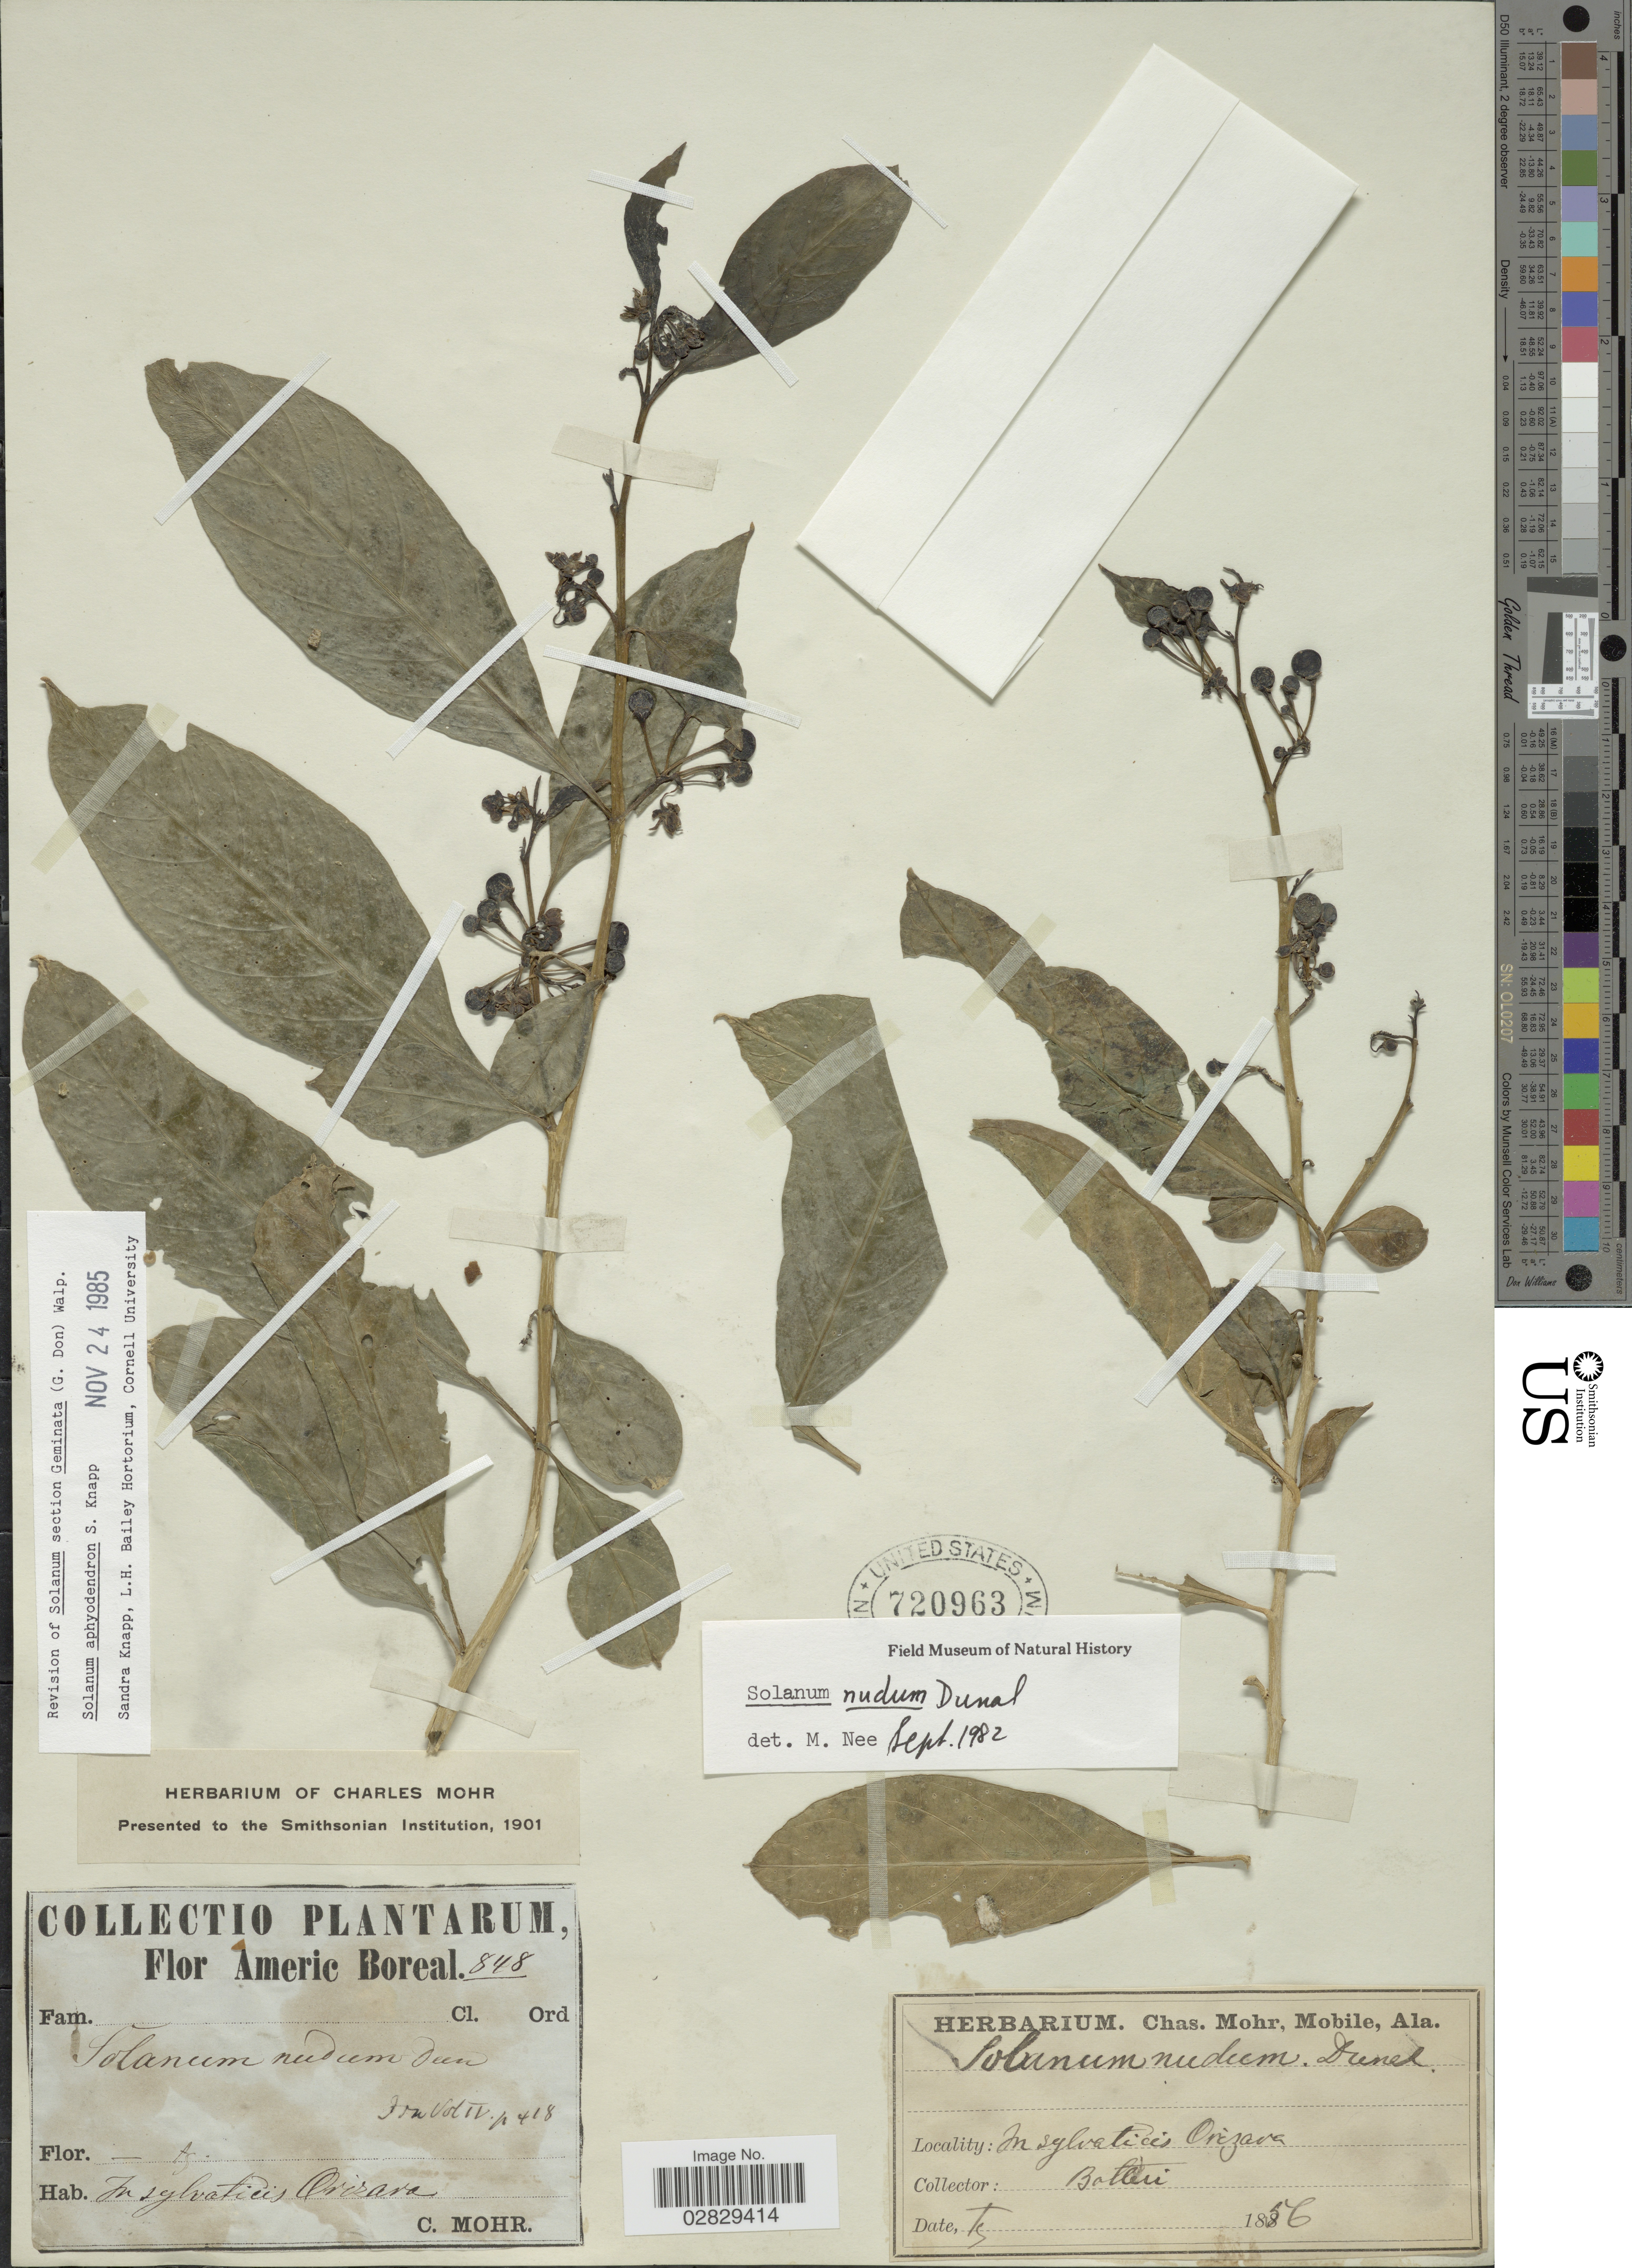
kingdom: Plantae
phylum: Tracheophyta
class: Magnoliopsida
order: Solanales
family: Solanaceae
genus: Solanum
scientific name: Solanum aphyodendron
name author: S. Knapp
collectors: Mohr, C. T. (herbarium) & -. Botteri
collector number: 848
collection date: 1856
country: Mexico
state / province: Veracruz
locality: In sylvaticis Orizaba.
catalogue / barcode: US 720963